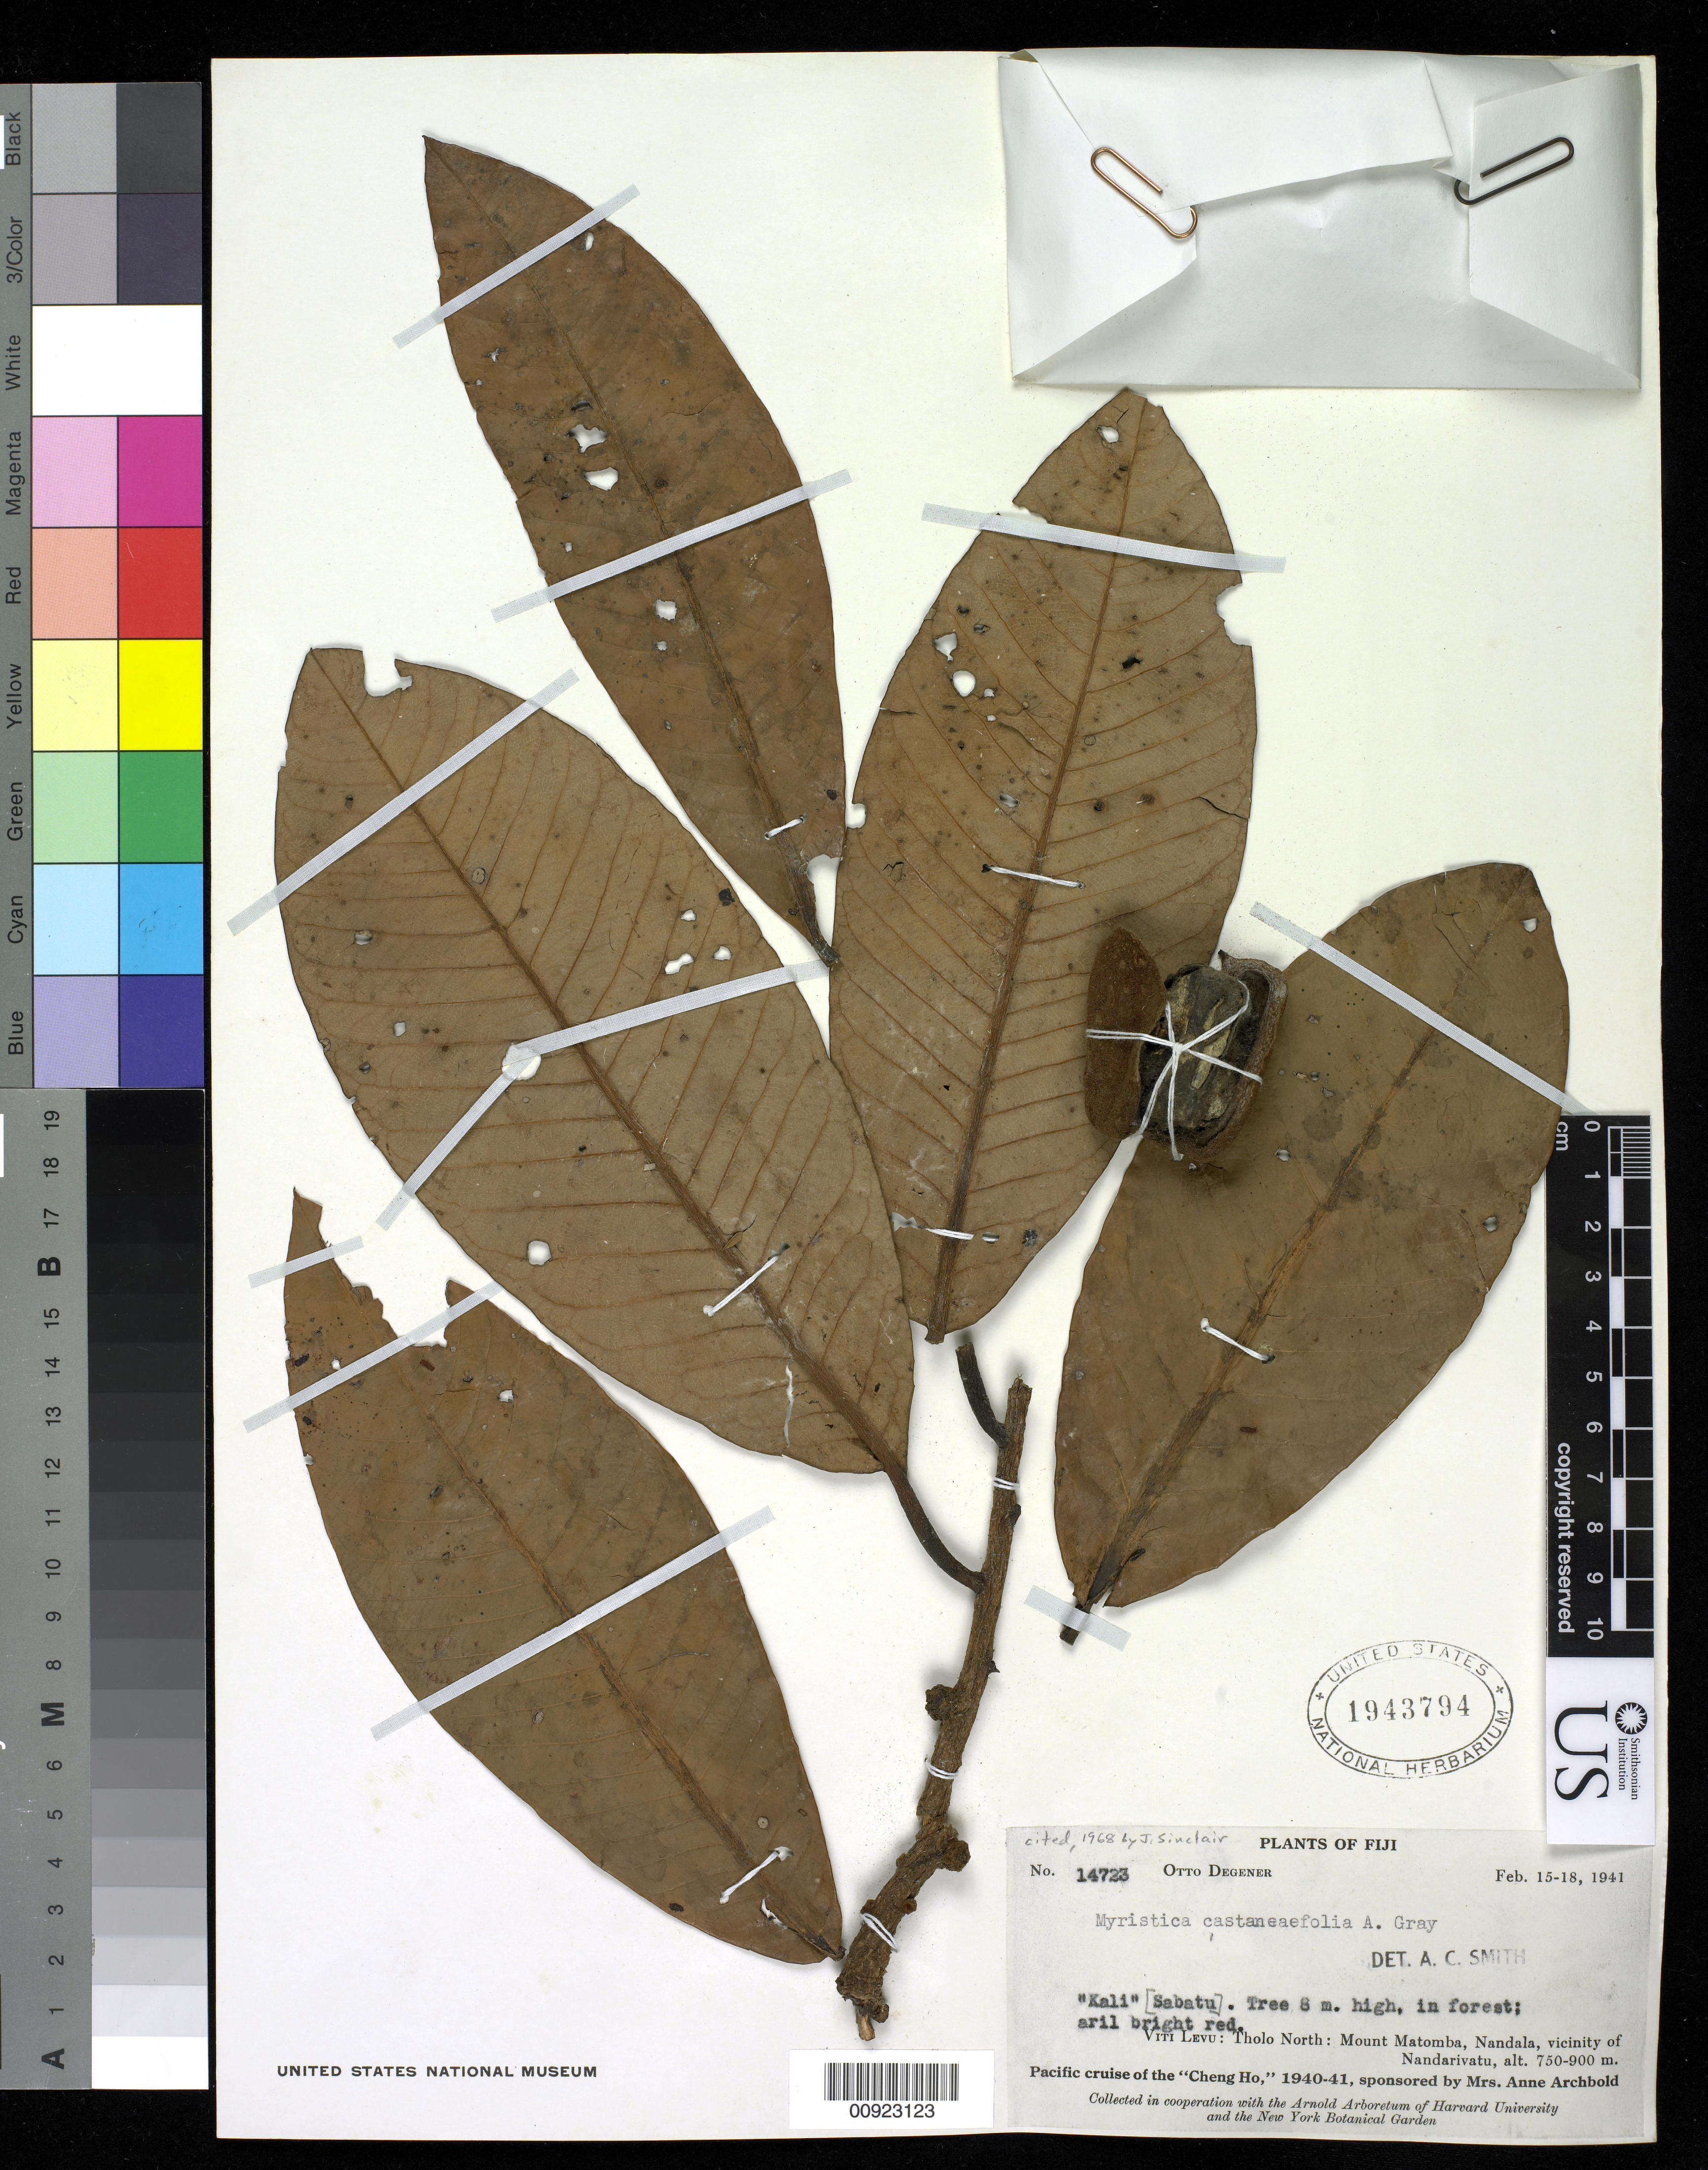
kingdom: Plantae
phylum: Tracheophyta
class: Magnoliopsida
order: Magnoliales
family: Myristicaceae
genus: Myristica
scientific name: Myristica castaneifolia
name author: A. Gray in Wilkes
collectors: O. Degener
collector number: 14723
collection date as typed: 15 Feb 1941 to 18 Feb 1941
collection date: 1941-02-15/1941-02-18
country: Fiji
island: Viti Levu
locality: Tholo North: Mount matomba, Nandala, vicinity of Nandarivatu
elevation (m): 750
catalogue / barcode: US 1943794